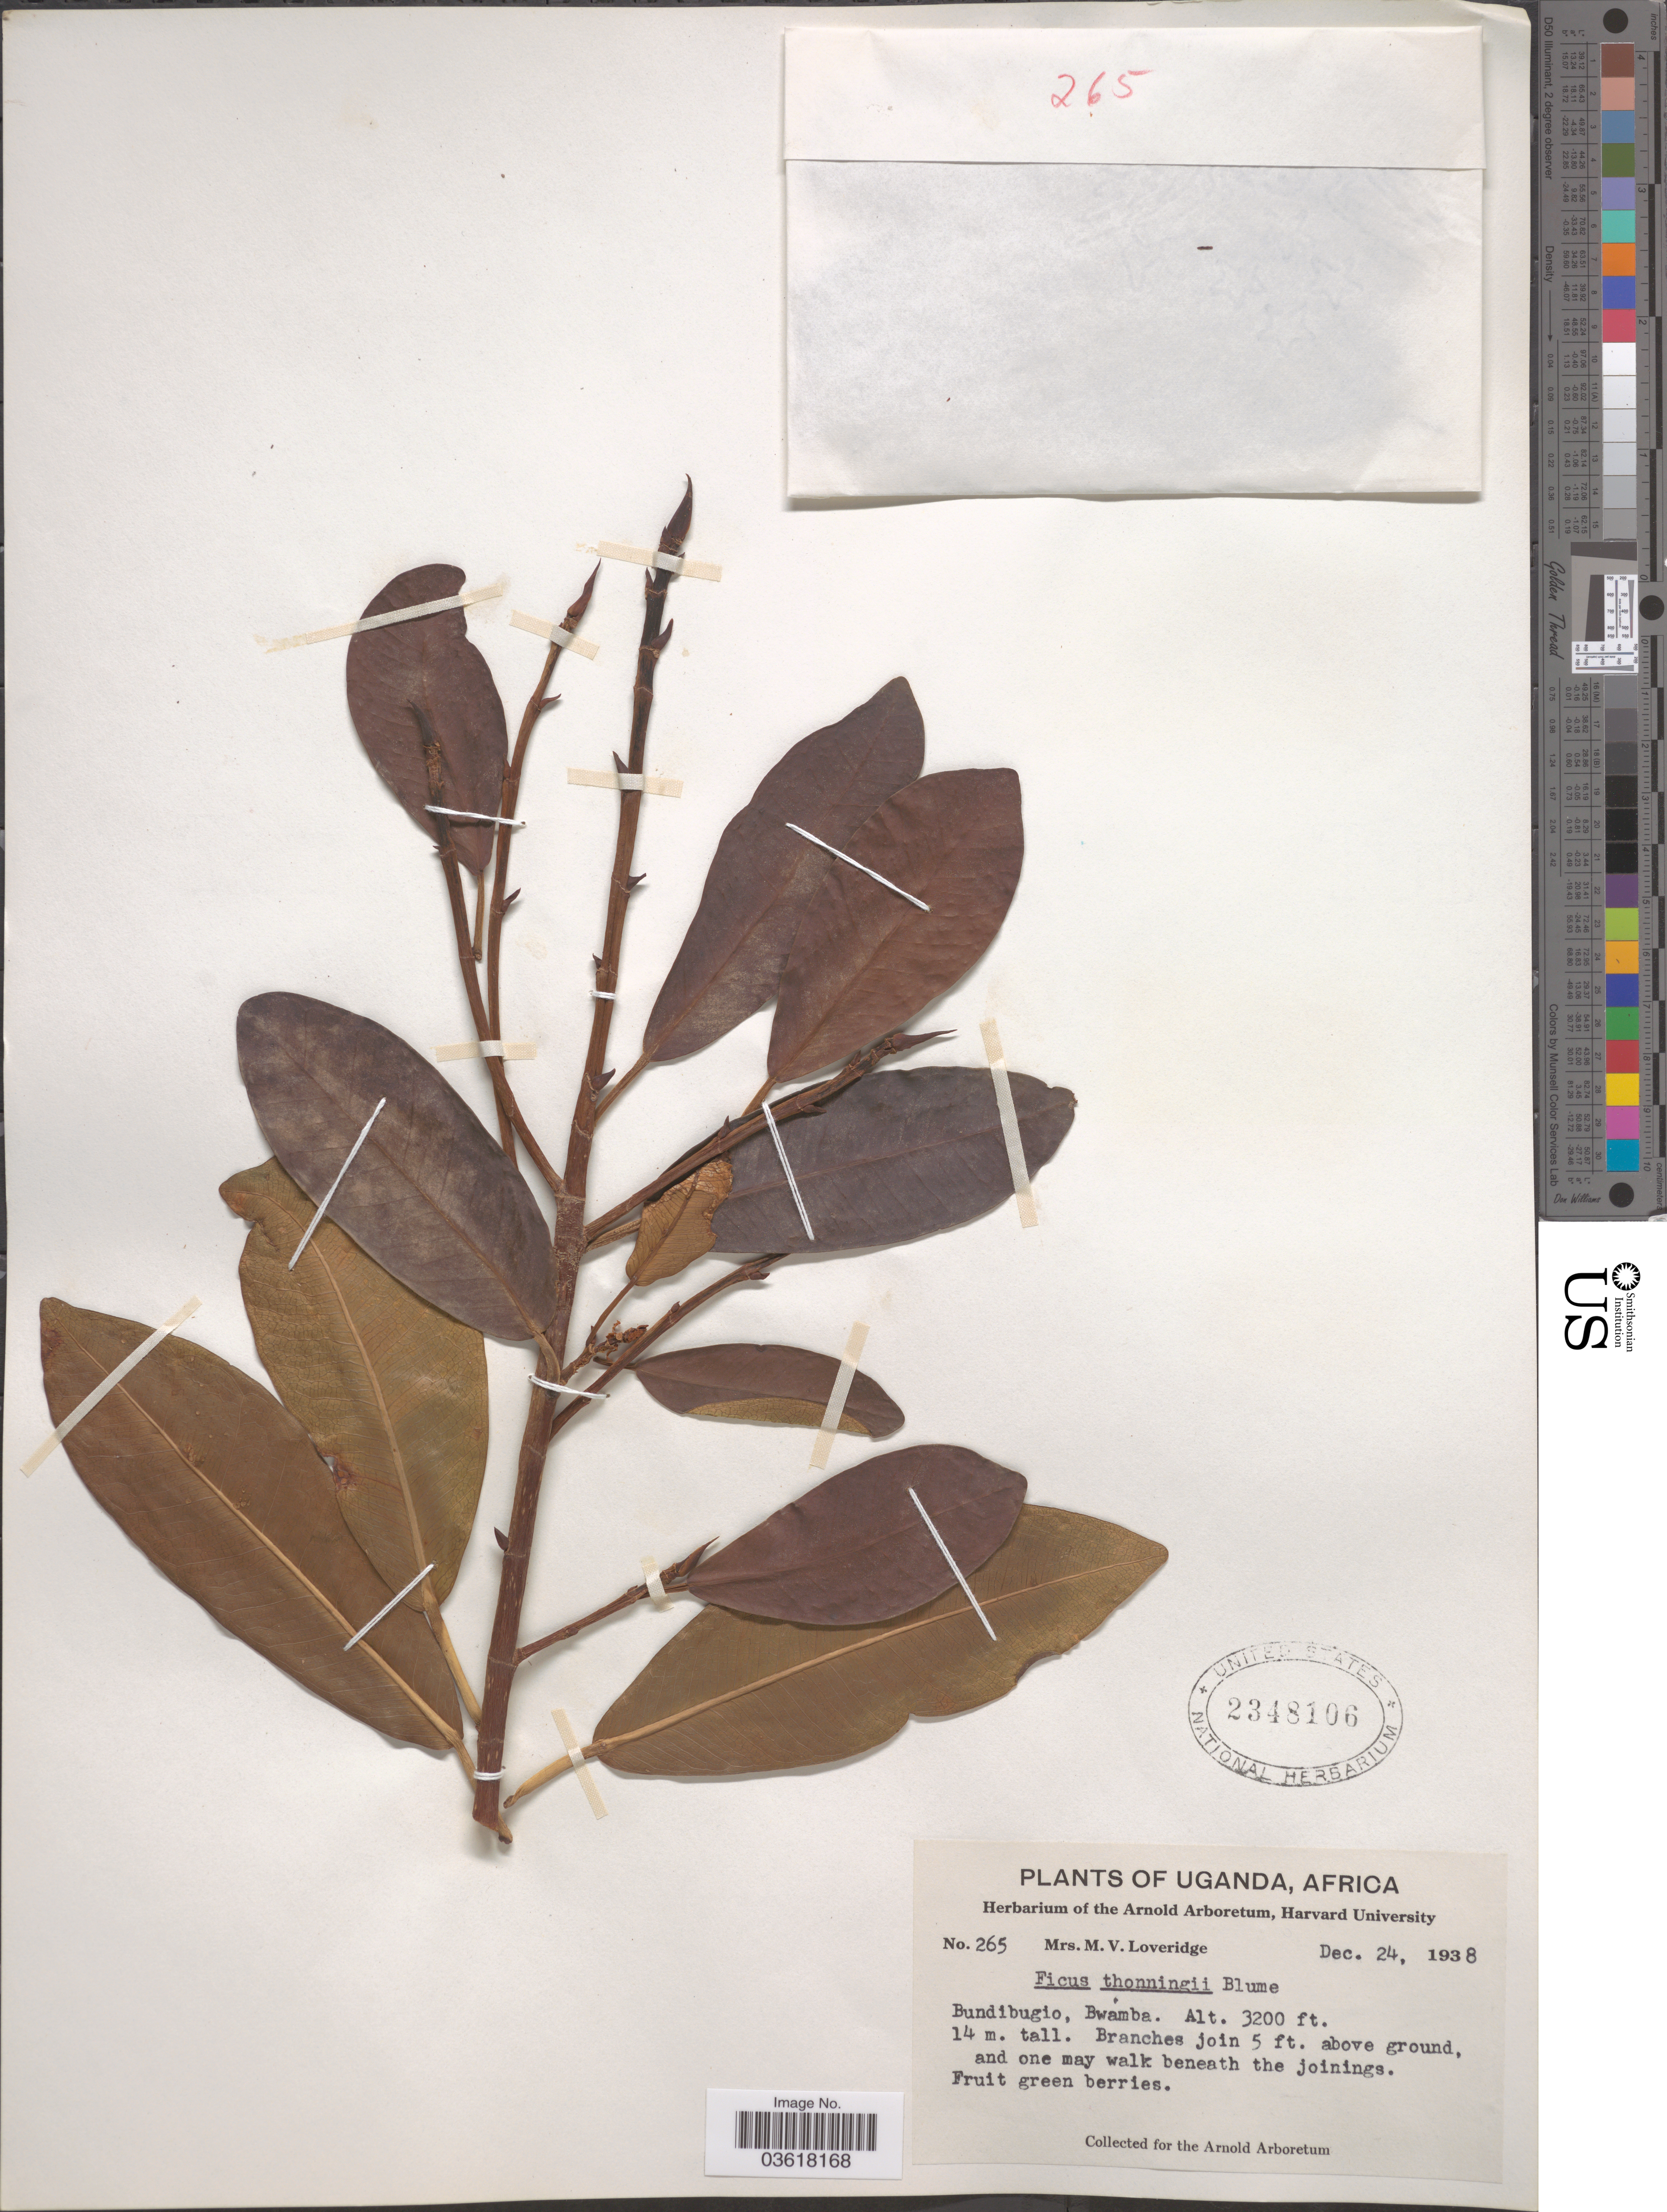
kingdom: Plantae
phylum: Tracheophyta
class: Magnoliopsida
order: Rosales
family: Moraceae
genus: Ficus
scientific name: Ficus thonningii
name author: Blume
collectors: M. Loveridge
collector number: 265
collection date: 1938-12-24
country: Uganda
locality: Bundibugio, Bwamba.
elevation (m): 975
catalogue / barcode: US 2348106